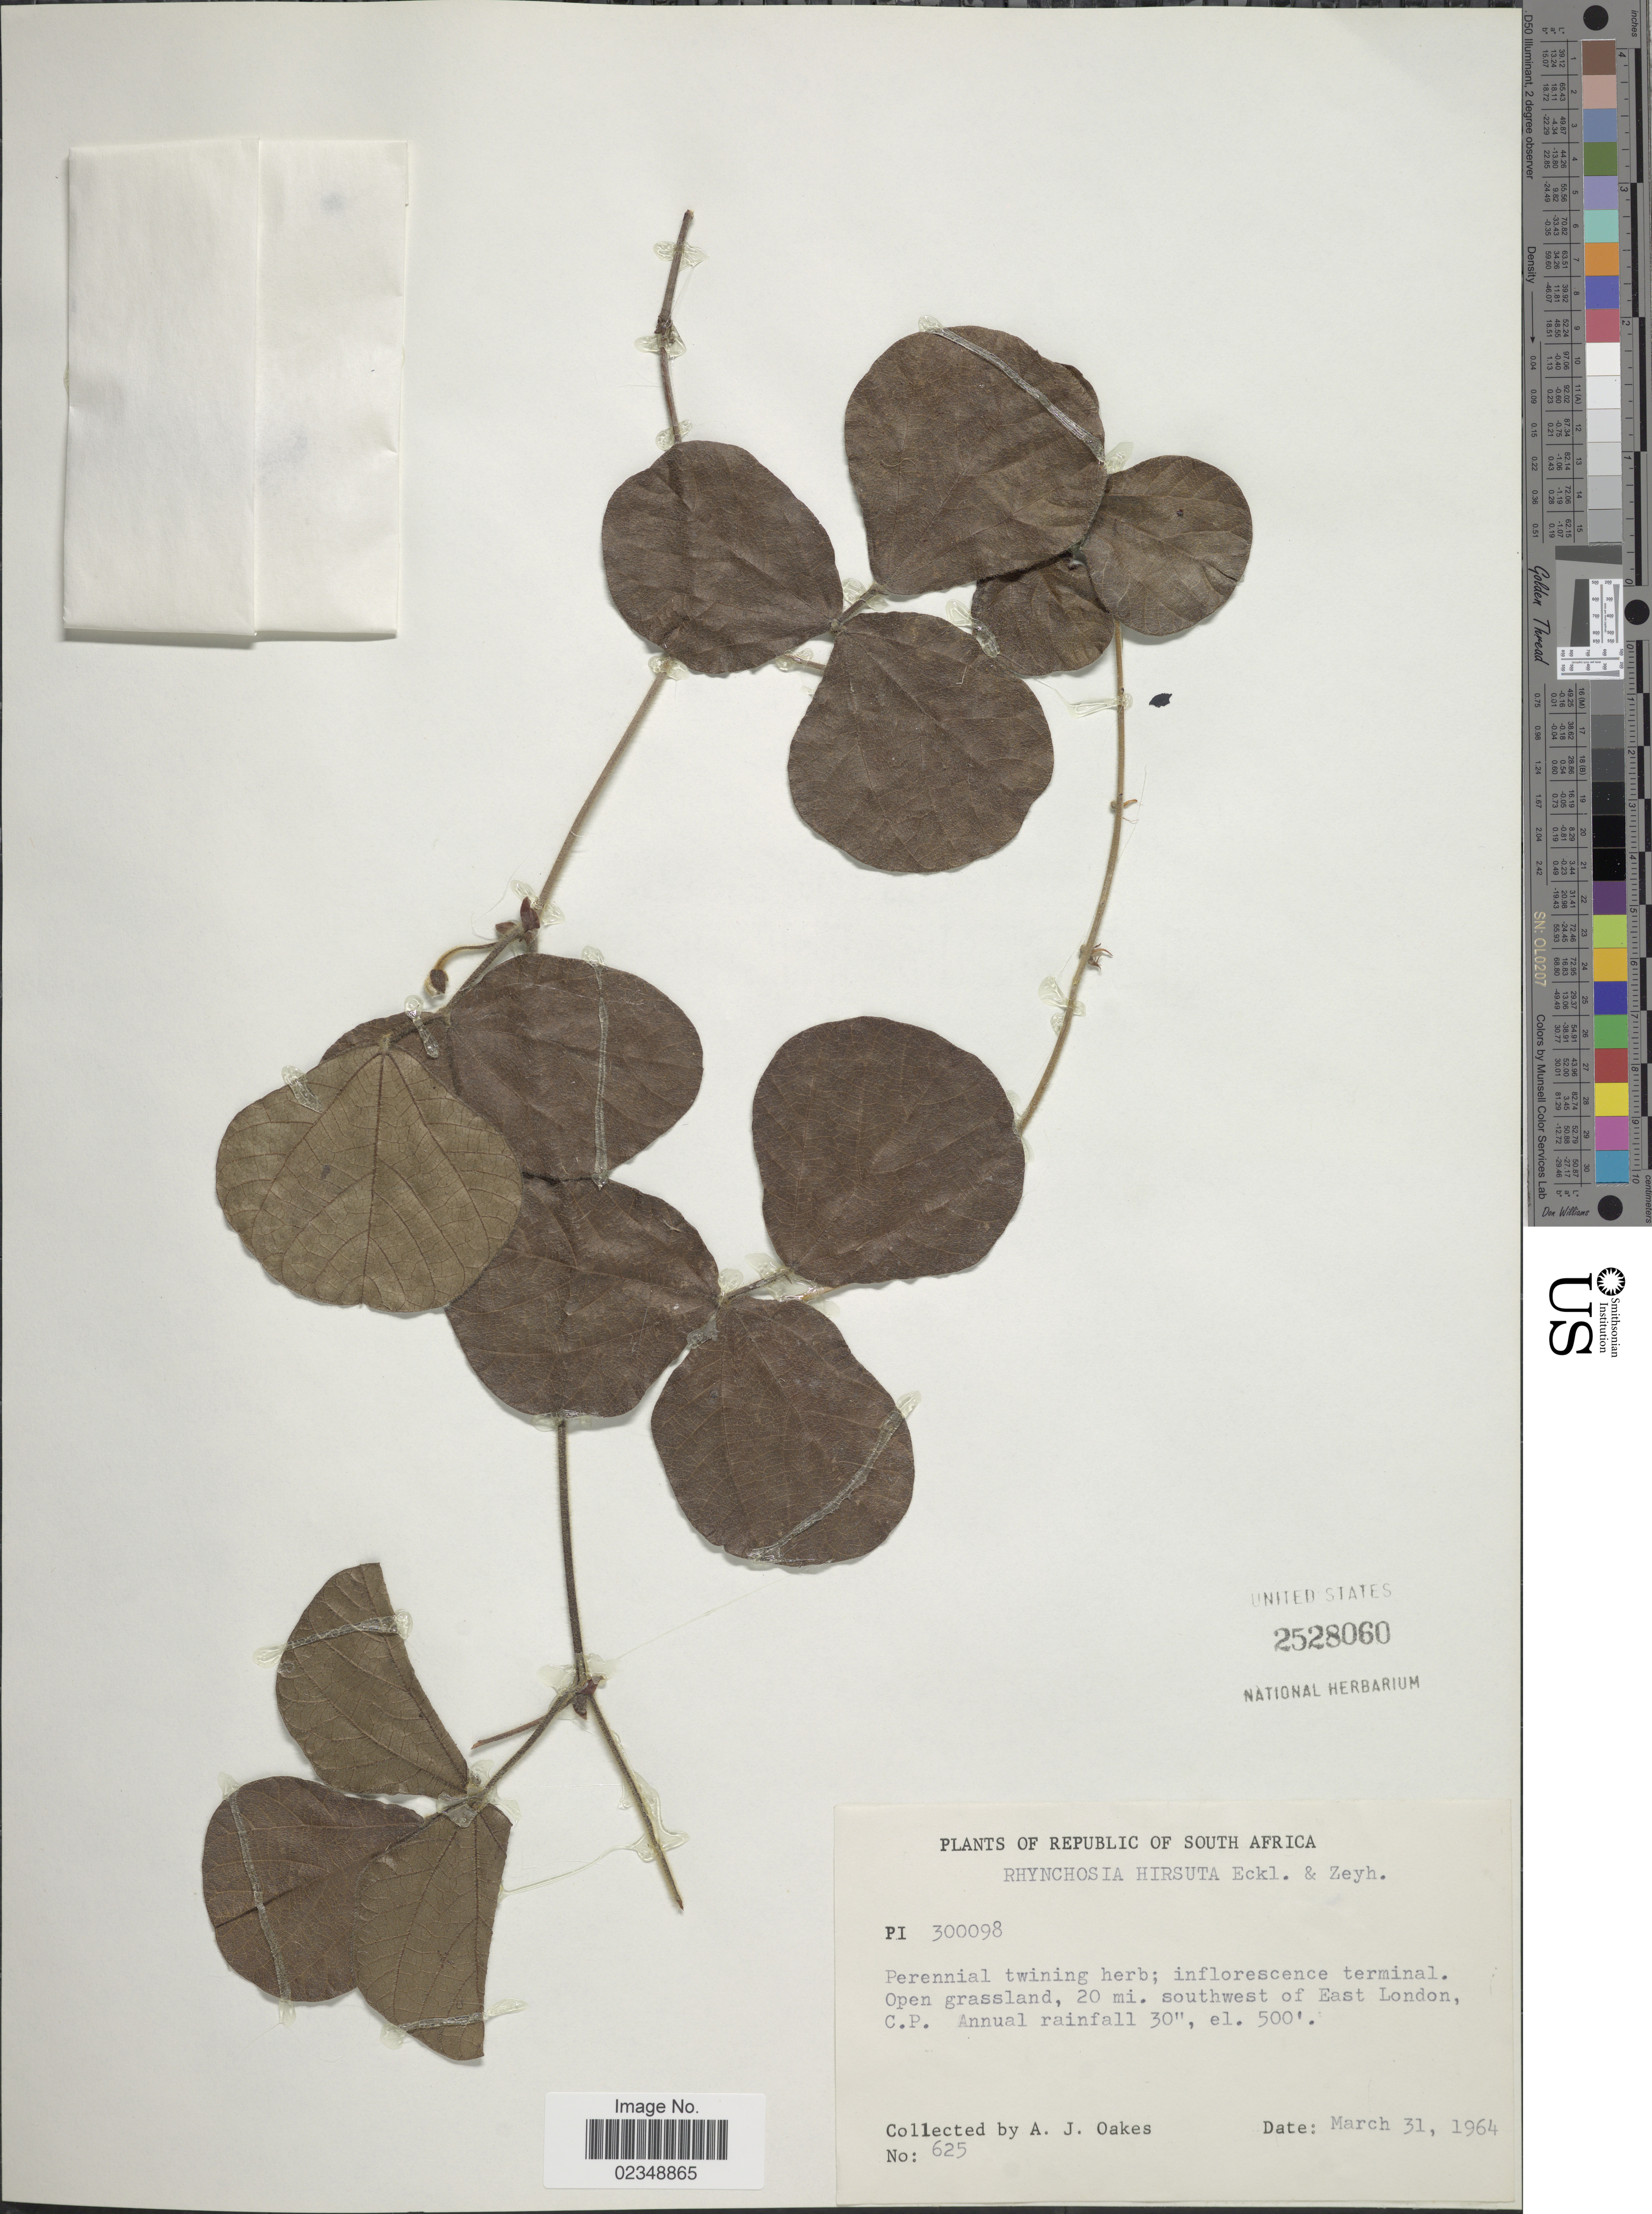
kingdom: Plantae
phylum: Tracheophyta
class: Magnoliopsida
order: Fabales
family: Fabaceae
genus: Rhynchosia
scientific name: Rhynchosia hirsuta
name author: Eckl. & Zeyh.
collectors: A. Oakes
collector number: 625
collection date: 1964-03-31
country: South Africa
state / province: Eastern Cape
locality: Republic of South Africa. 20 mi. southwest of East London, C.P.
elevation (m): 152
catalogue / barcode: US 2528060